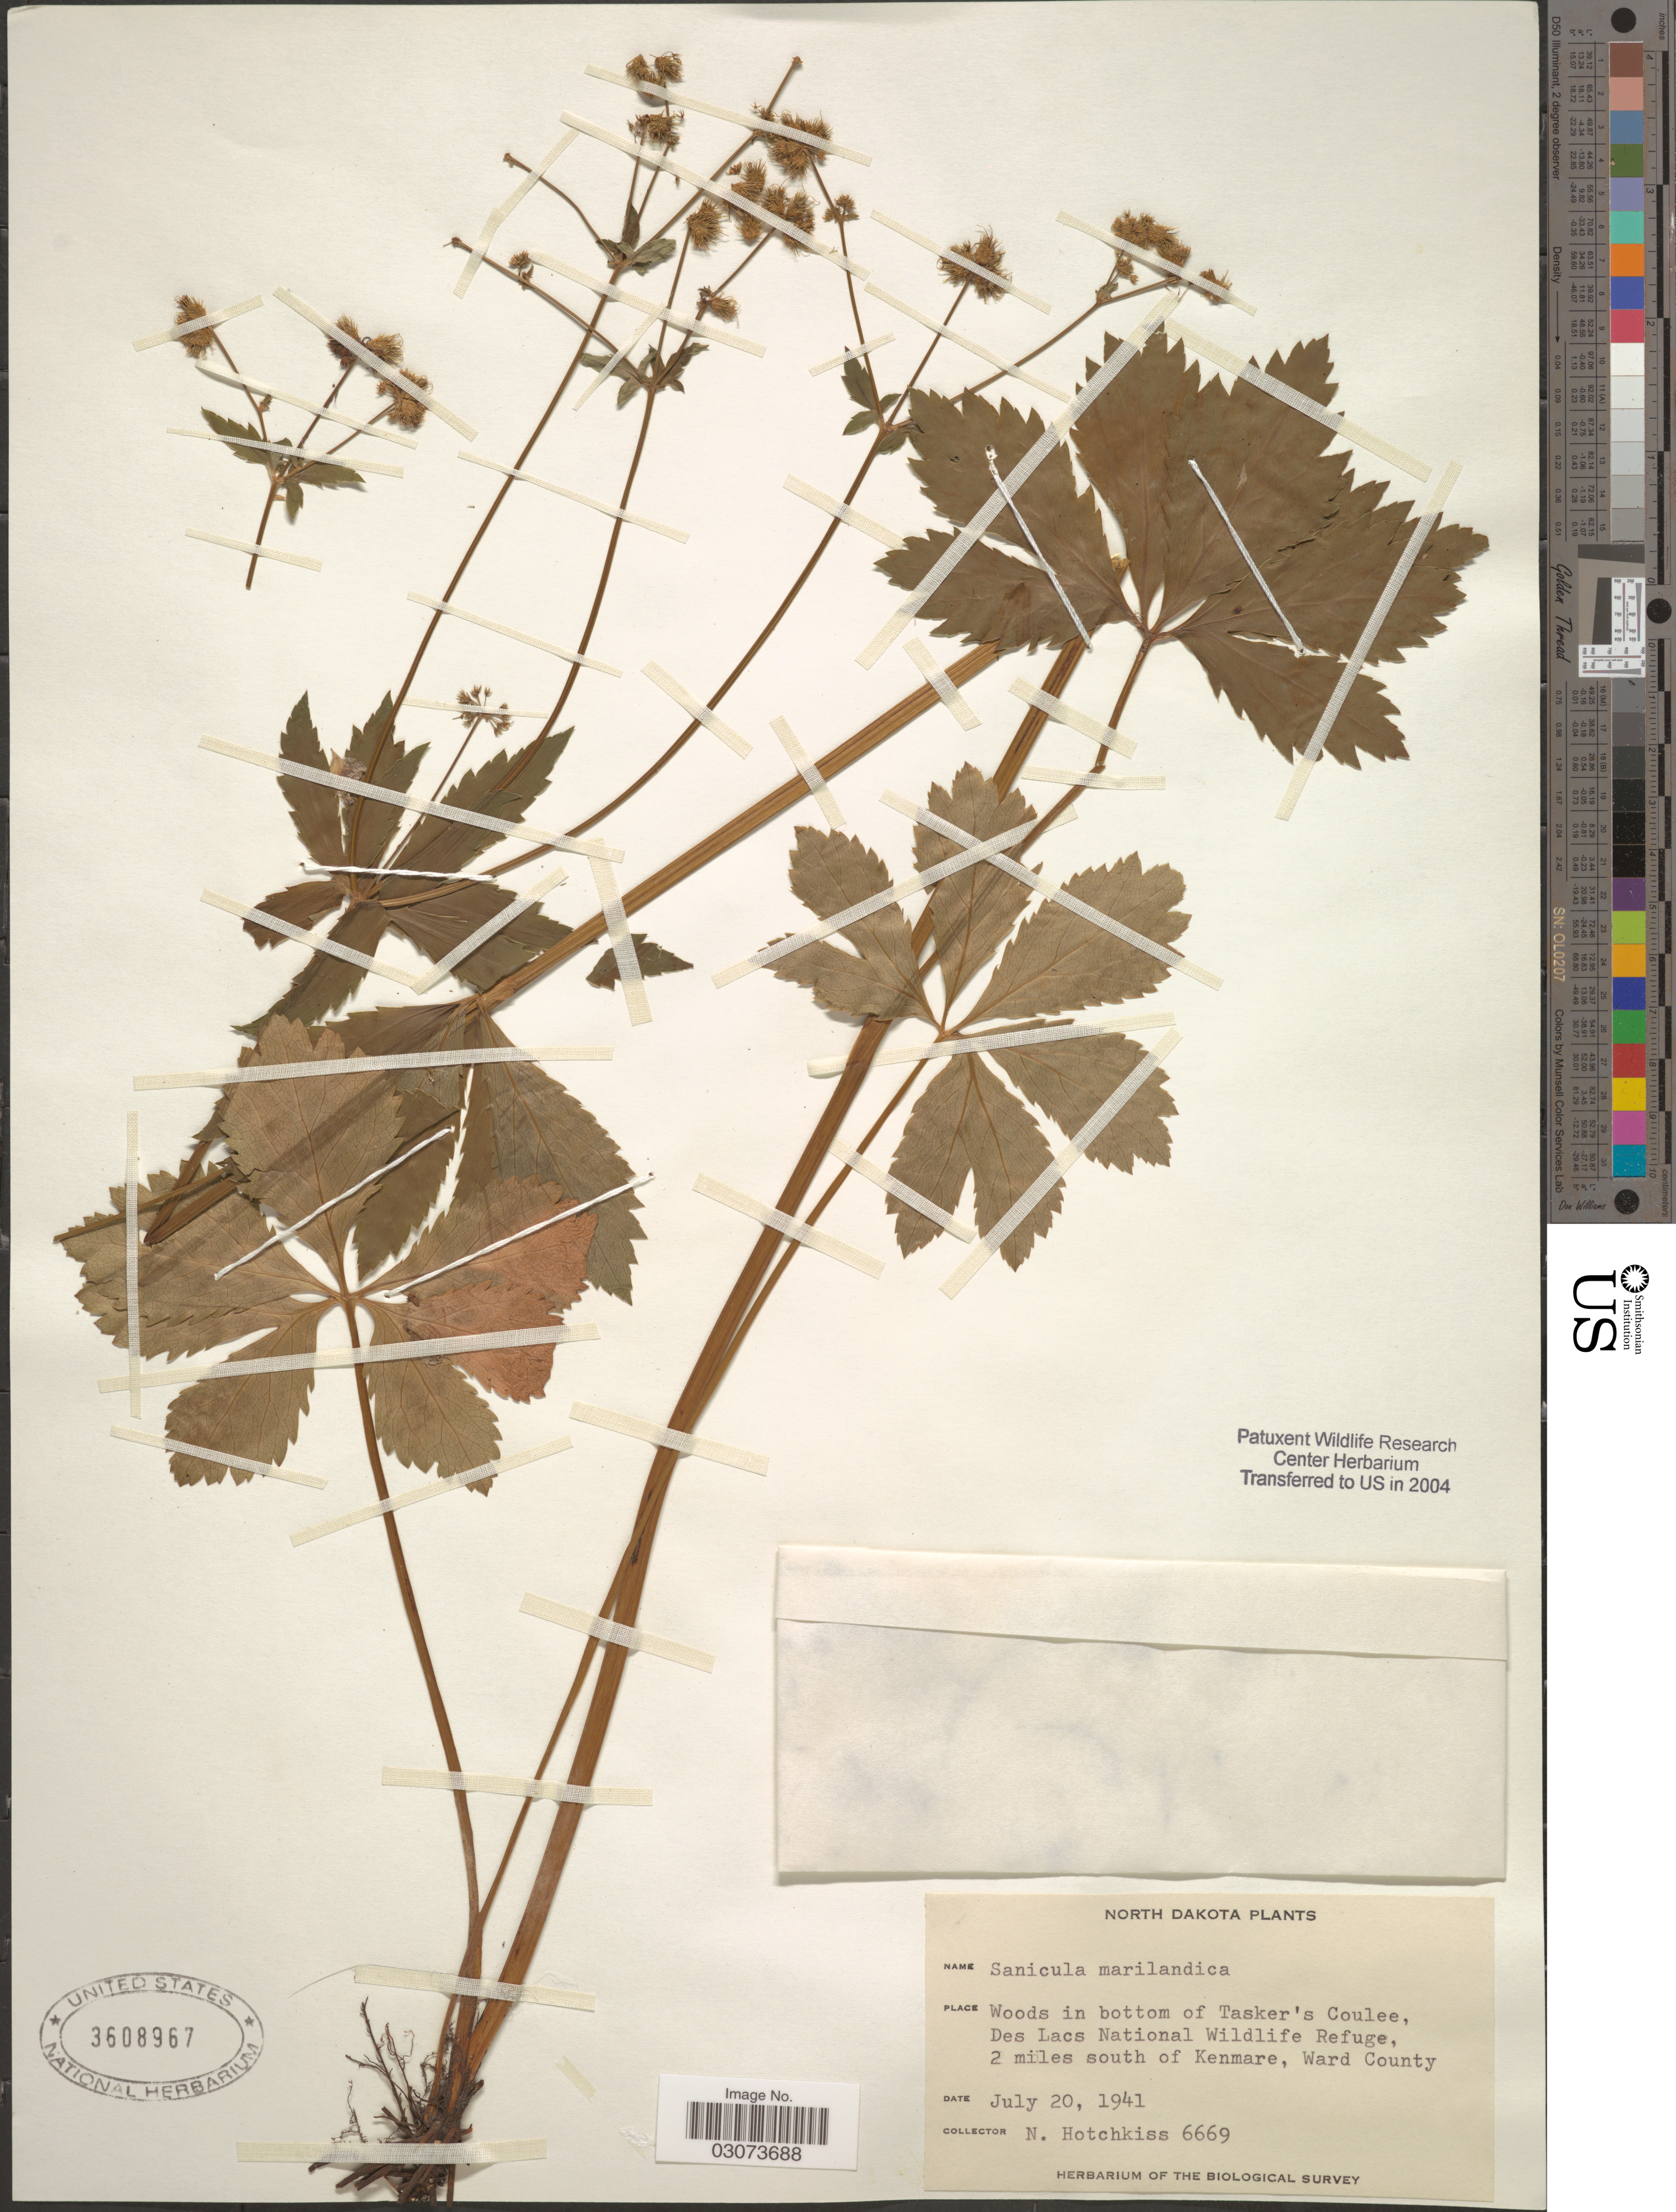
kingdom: Plantae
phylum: Tracheophyta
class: Magnoliopsida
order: Apiales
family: Apiaceae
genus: Sanicula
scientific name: Sanicula marilandica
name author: L.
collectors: N. Hotchkiss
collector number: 6669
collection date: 1941-07-20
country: United States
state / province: North Dakota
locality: Woods in bottom of Tasker's Coulee, Des Lacs National Wildlife Refuge, 2 miles south of Kenmare, Ward County.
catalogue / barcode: US 3608967